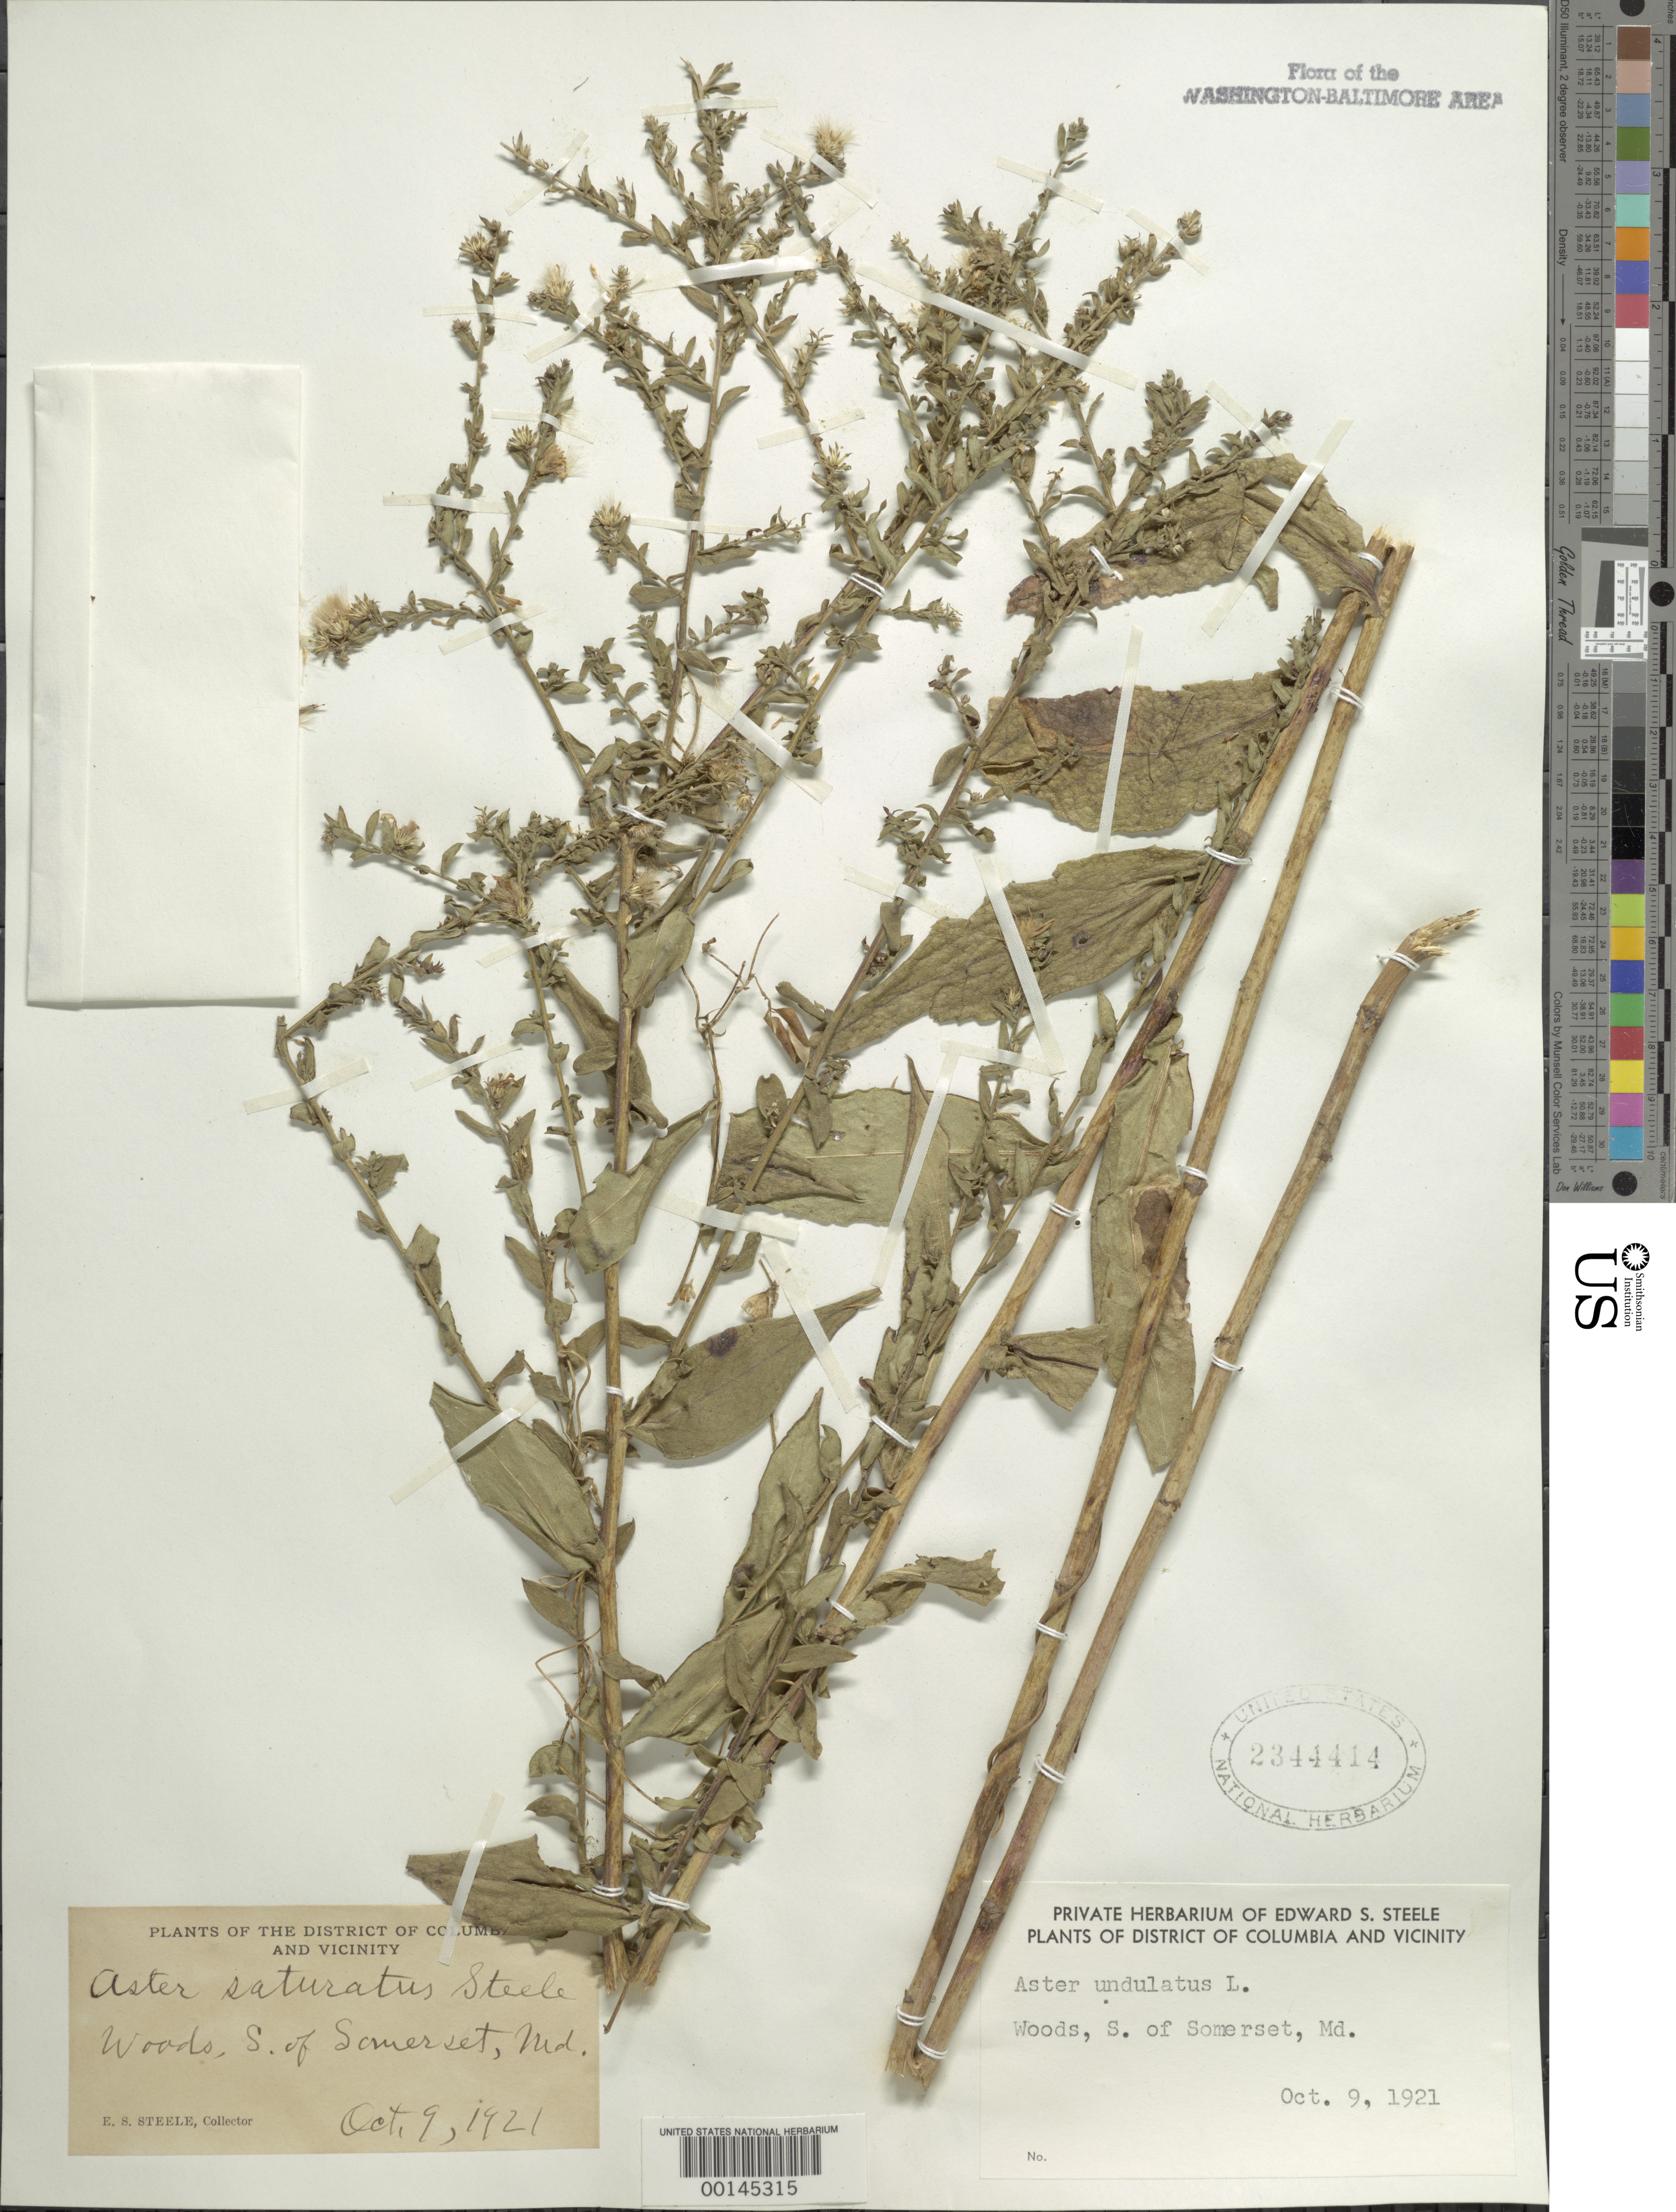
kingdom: Plantae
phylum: Tracheophyta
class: Magnoliopsida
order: Asterales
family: Asteraceae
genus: Symphyotrichum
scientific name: Symphyotrichum undulatum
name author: (L.) G.L. Nesom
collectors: E. Steele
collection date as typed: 09 Oct 1921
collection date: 1921-10-09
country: United States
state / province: Maryland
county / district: Montgomery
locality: South of Somerset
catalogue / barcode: US 2344414